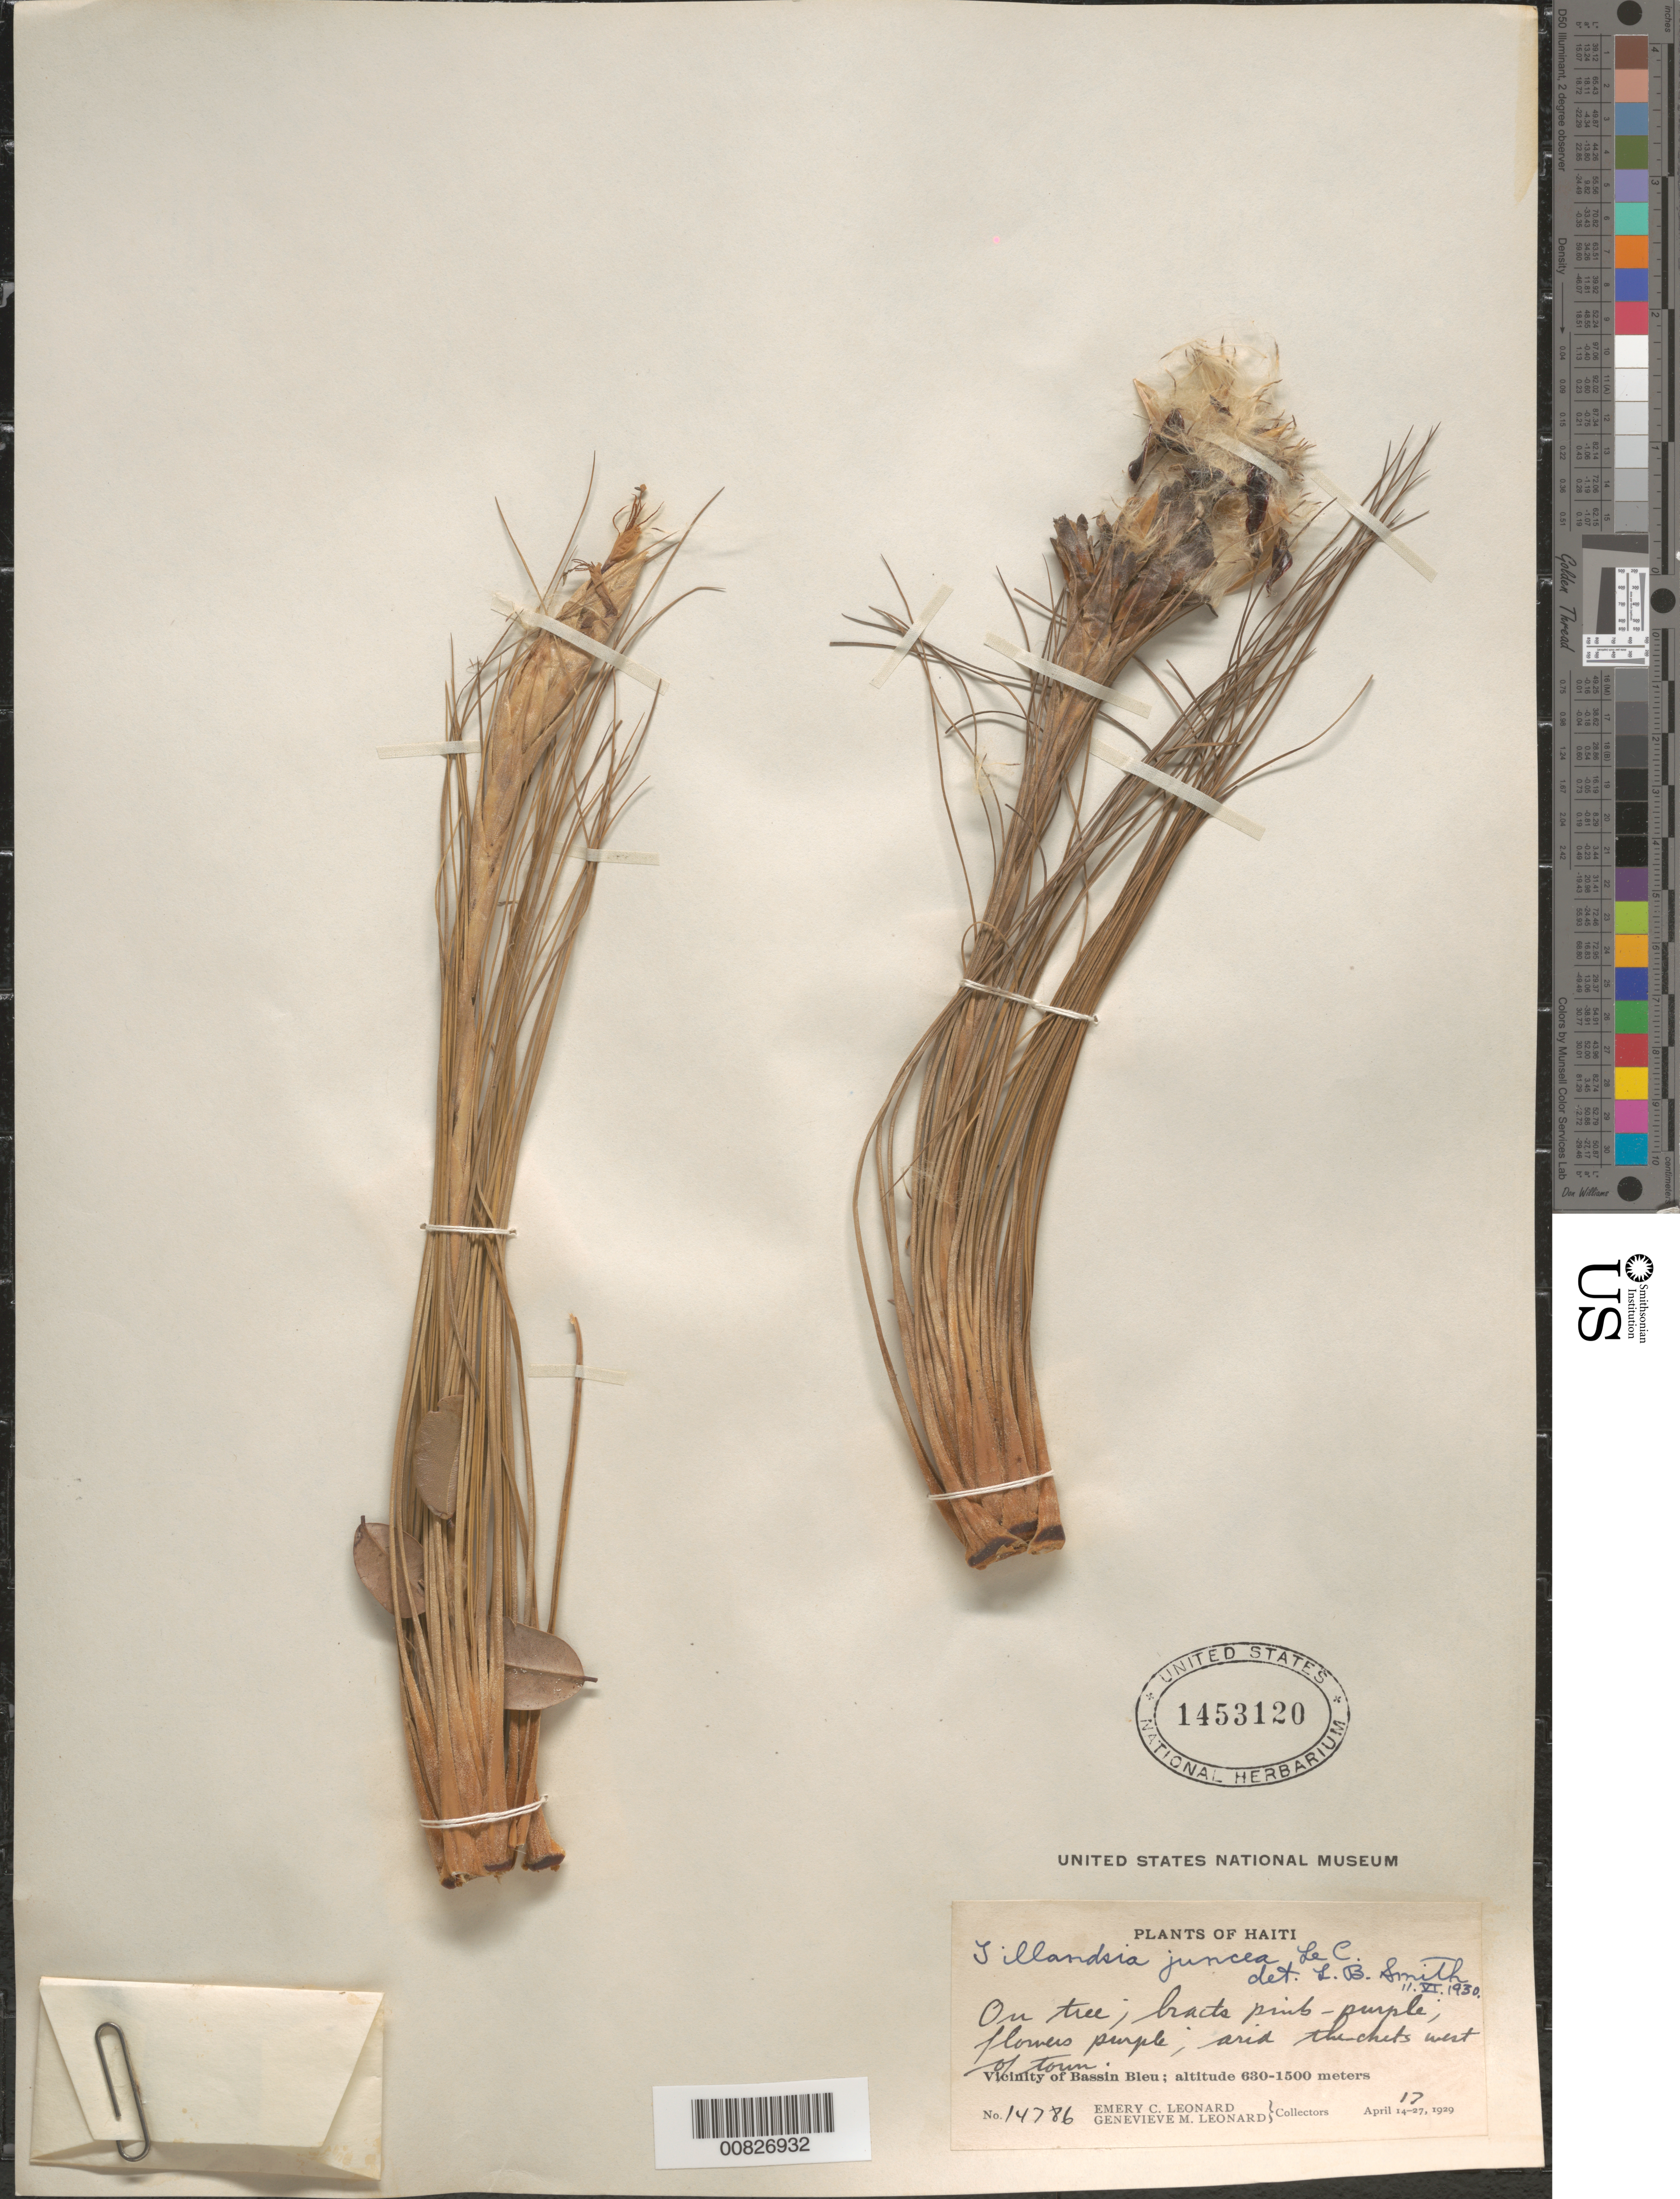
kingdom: Plantae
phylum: Tracheophyta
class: Liliopsida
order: Poales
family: Bromeliaceae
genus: Tillandsia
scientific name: Tillandsia juncea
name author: (Ruiz & Pav.) Poir.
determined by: Smith, Lyman B., (US), NMNH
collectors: E. C. Leonard & G. M. Leonard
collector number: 14786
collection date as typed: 17 Apr 1929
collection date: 1929-04-17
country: Haiti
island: Hispaniola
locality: Vicinity of Bassin Bleu. Arid thickets west of town.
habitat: On tree. Arid thickets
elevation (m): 630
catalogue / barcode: US 1453120